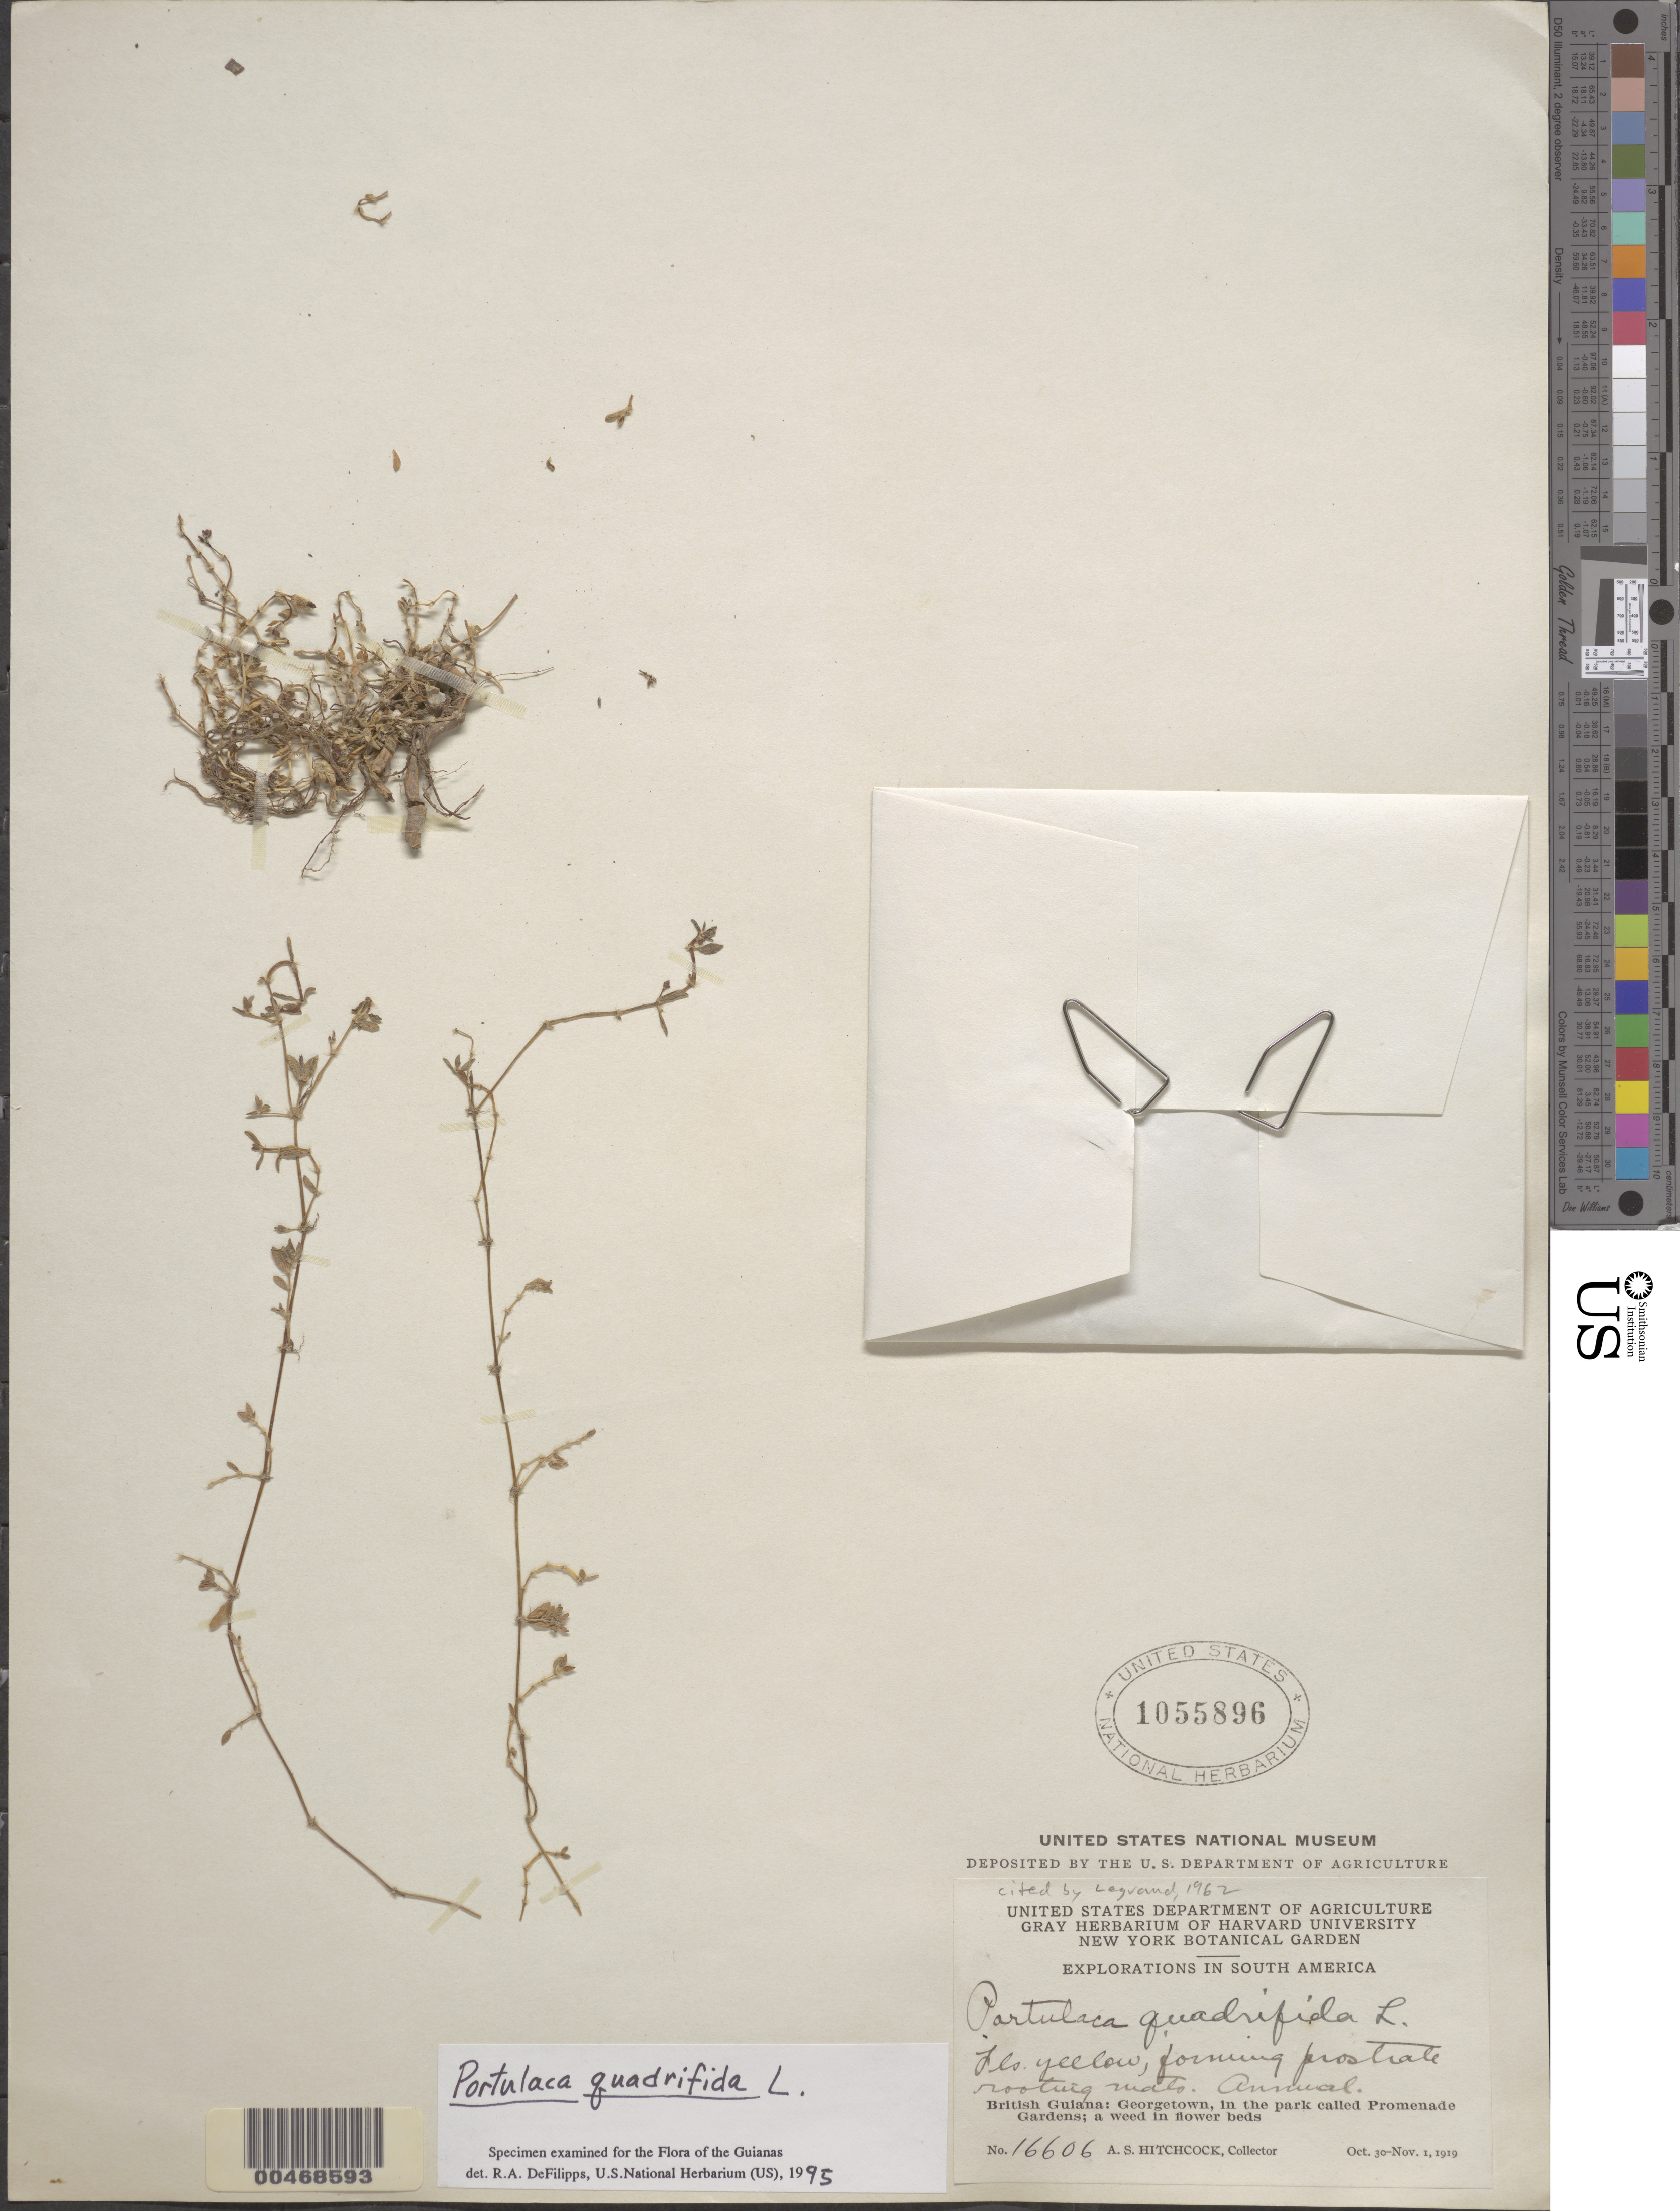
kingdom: Plantae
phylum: Tracheophyta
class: Magnoliopsida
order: Caryophyllales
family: Portulacaceae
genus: Portulaca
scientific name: Portulaca quadrifida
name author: L.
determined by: DeFilipps, R. A.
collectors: A. S. Hitchcock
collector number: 16606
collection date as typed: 30 Oct 1919 to 01 Nov 1919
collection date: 1919-10-30/1919-11-01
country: Guyana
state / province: Demerara-Mahaica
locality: Georgetown, Promenade Gardens park; at sea level. [in former East Demerara-West Coast Berbice Region.] (lat/long recorded as: lat=06:48:0:N long=:::)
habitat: Flower beds (weed)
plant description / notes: NY, US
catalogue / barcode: US 1055896